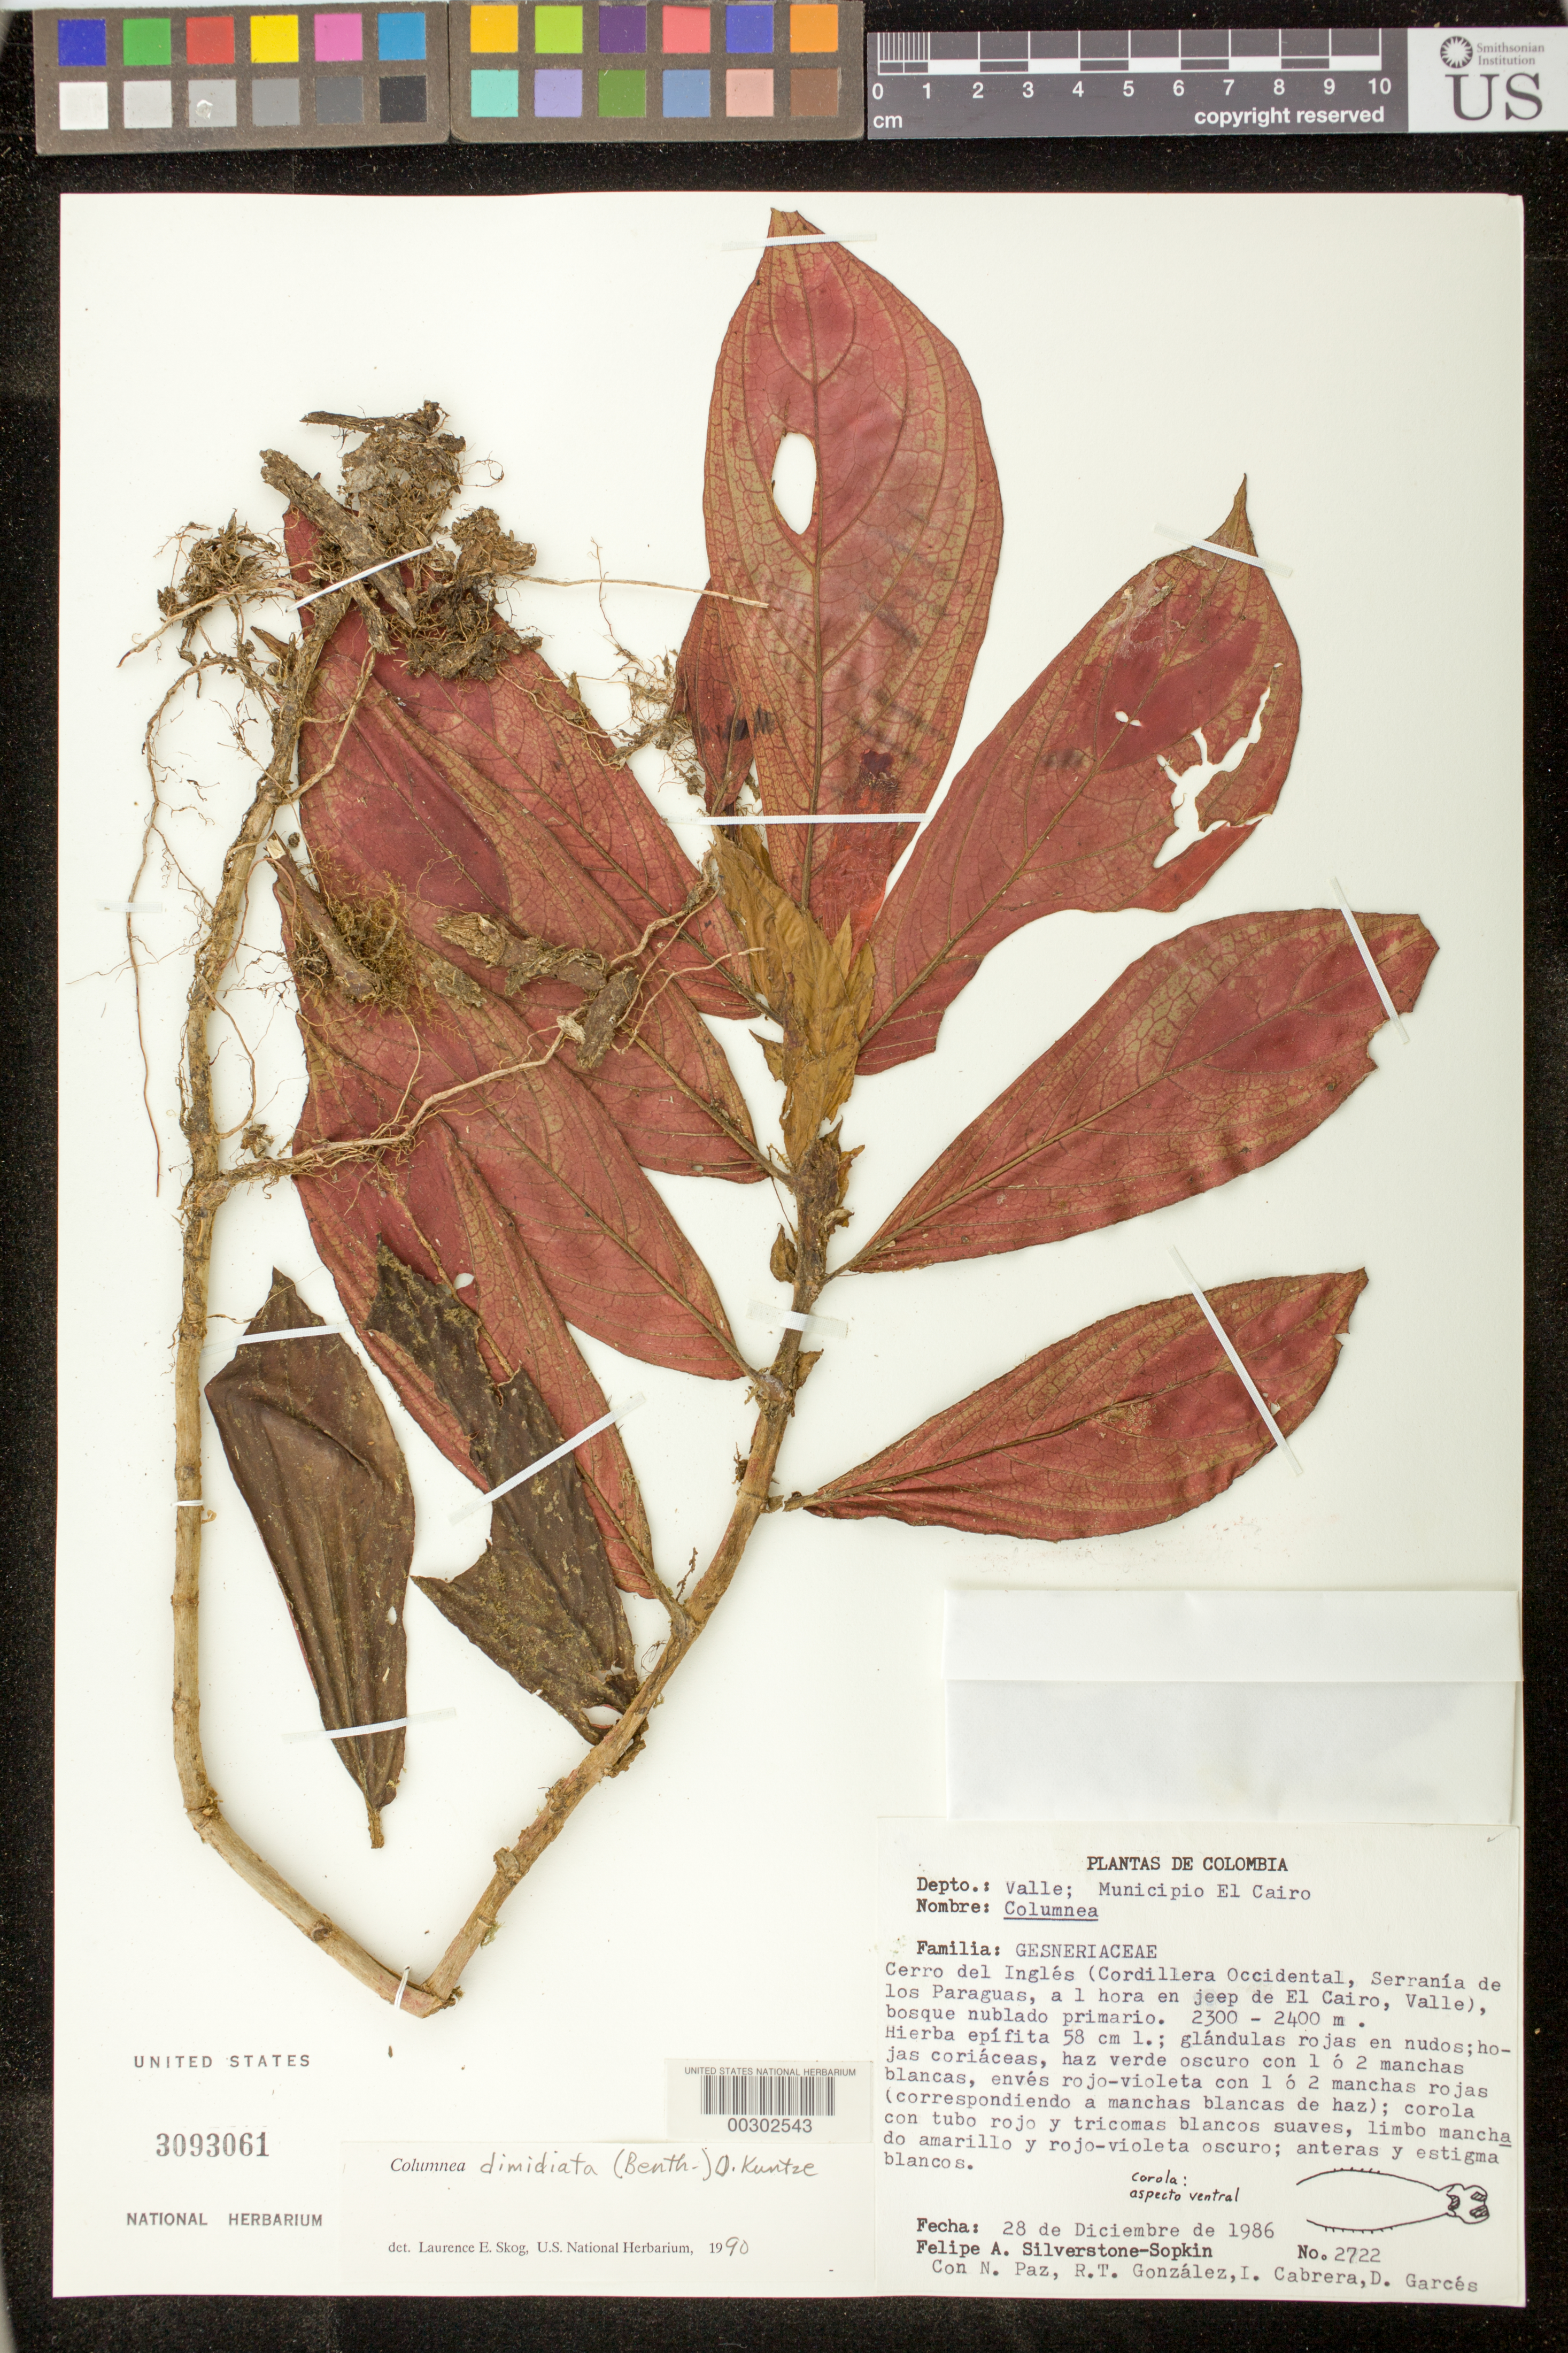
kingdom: Plantae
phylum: Tracheophyta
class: Magnoliopsida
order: Lamiales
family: Gesneriaceae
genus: Columnea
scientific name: Columnea dimidiata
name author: (Benth.) Kuntze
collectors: P. A. Silverstone-Sopkin, N. Paz, R. Gonzalez, I. Cabrera & D. Garces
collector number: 2722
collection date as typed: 28 Dec 1986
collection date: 1986-12-28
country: Colombia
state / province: Valle del Cauca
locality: Mpio. El Cairo, Cerro del Ingles (Cordillera Occidental, Serrania de los Paraguas, 1 hour by jeep from El Cairo)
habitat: Primary cloud forest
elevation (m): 2300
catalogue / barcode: US 3093061